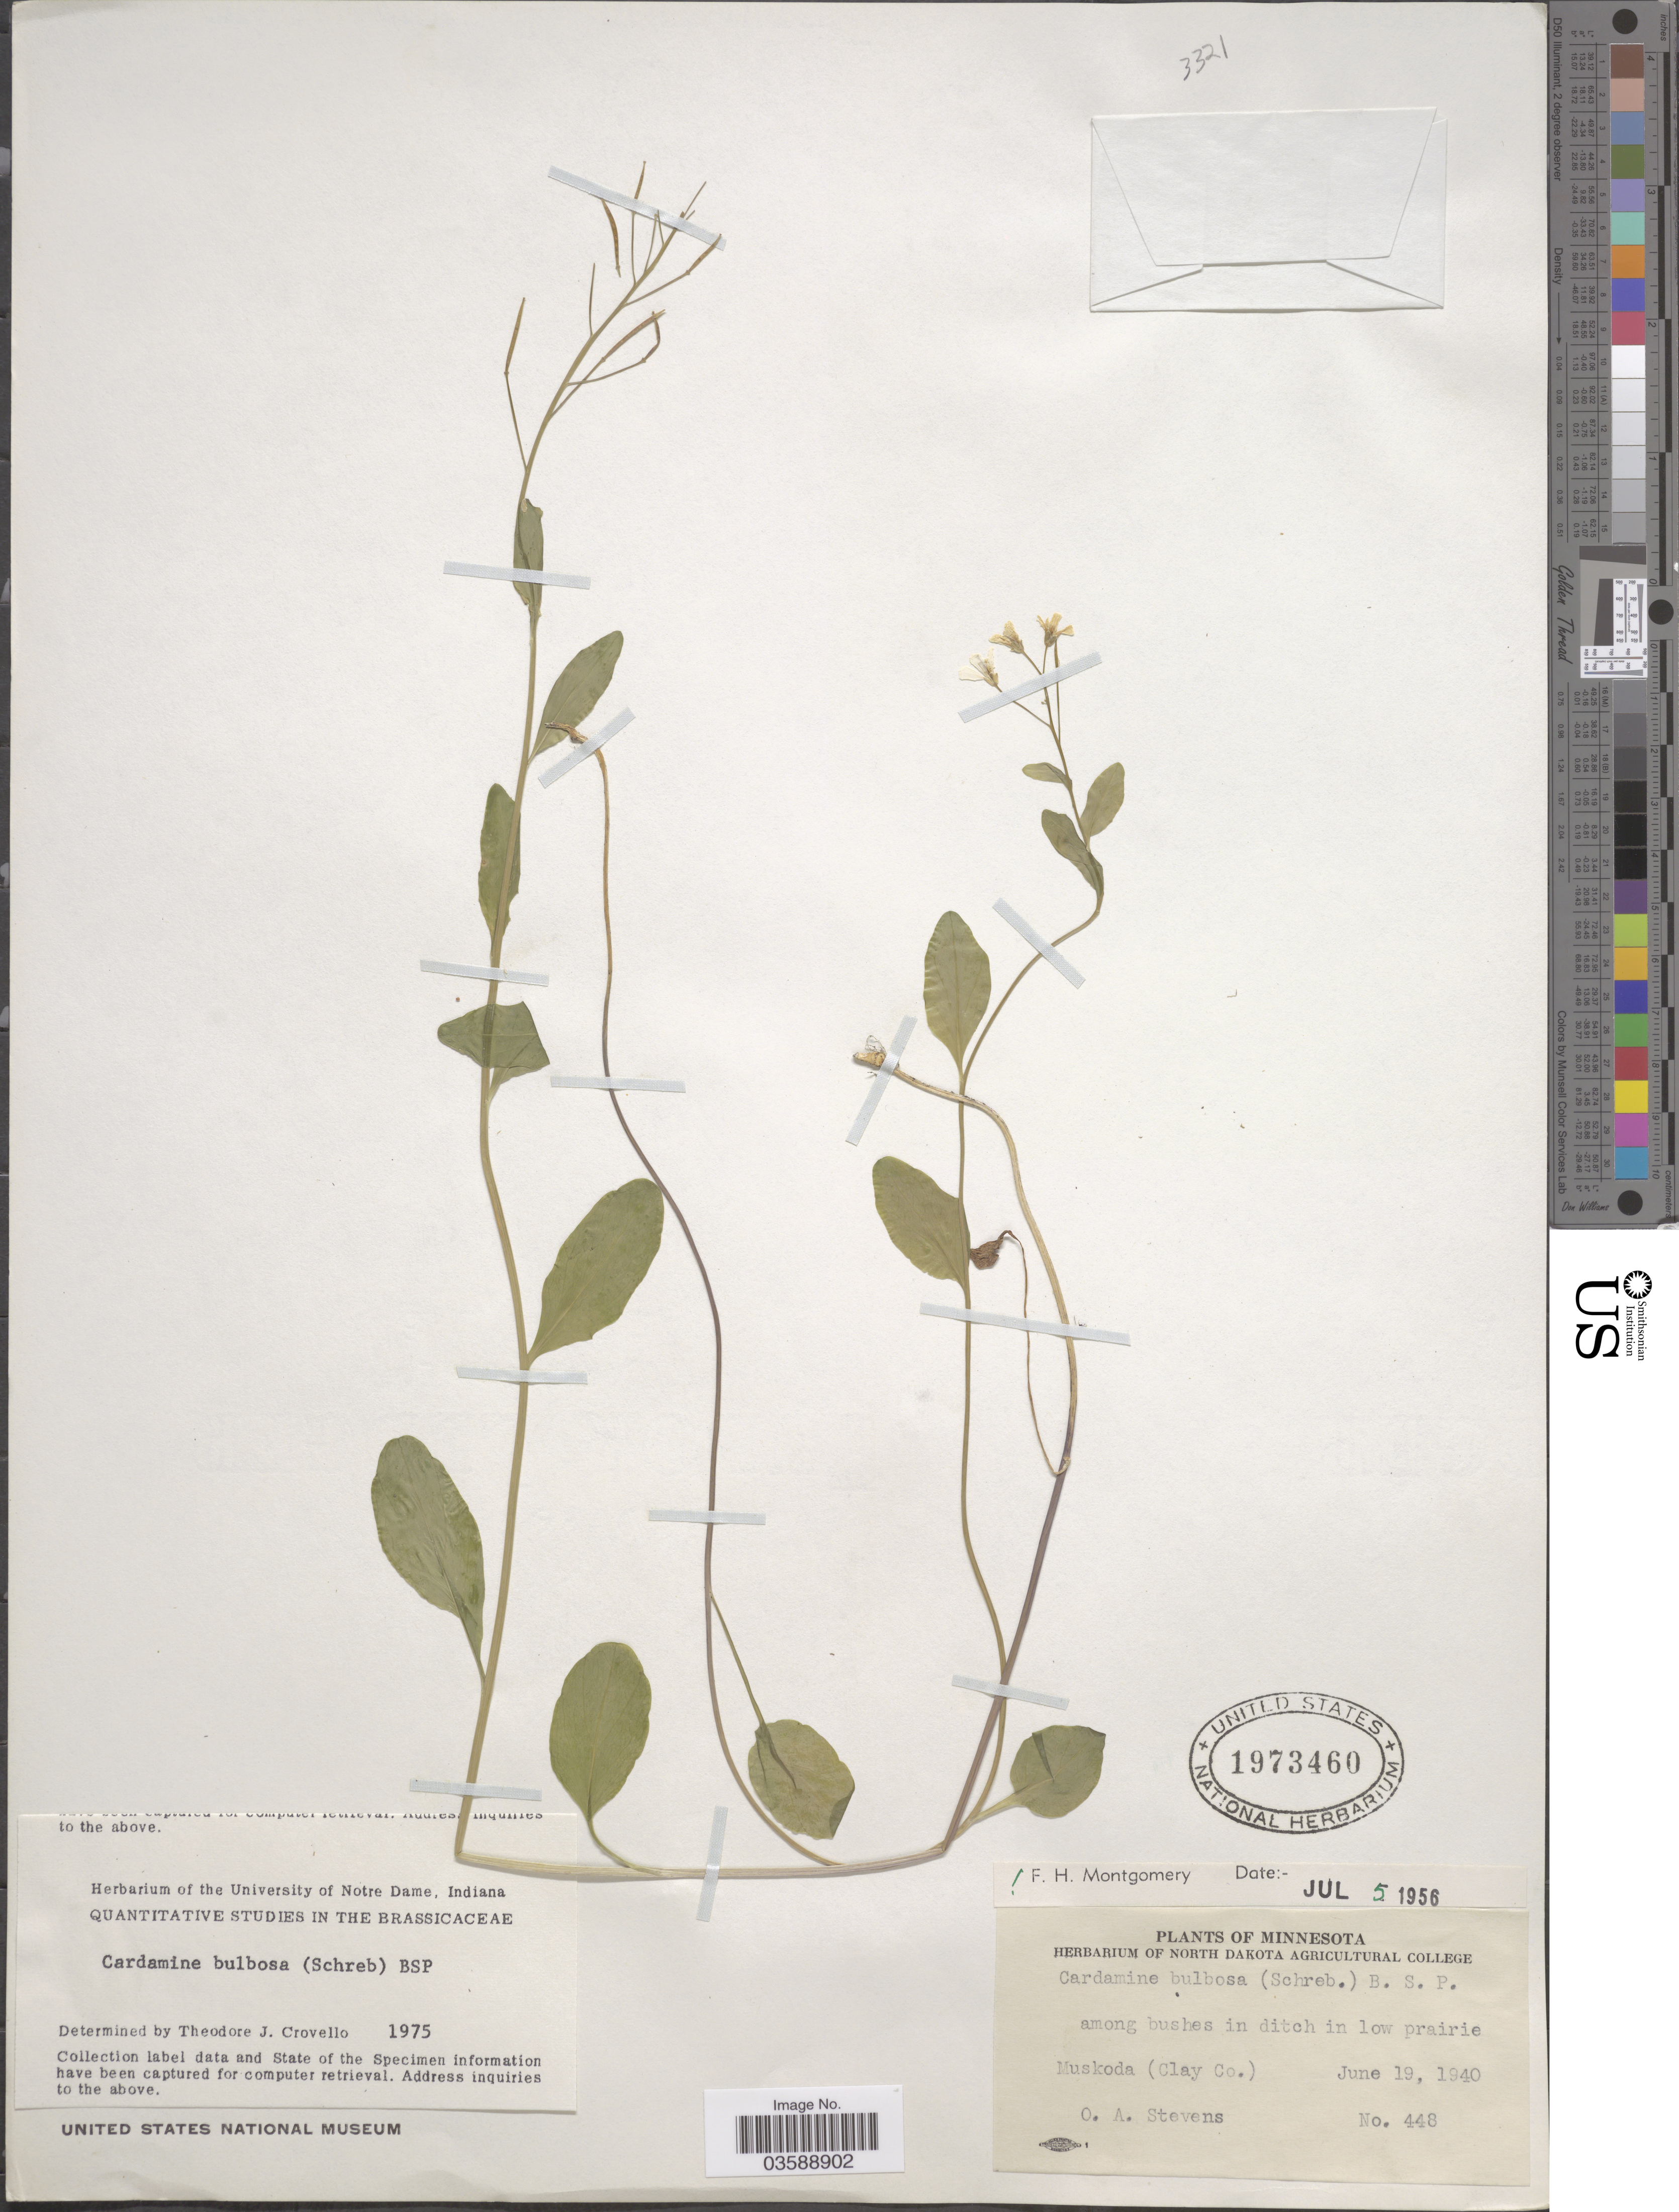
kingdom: Plantae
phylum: Tracheophyta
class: Magnoliopsida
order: Brassicales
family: Brassicaceae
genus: Cardamine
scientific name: Cardamine bulbosa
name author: (Schreb. ex Muhl.) Britton et al.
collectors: O. A. Stevens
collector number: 448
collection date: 1940-06-19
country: United States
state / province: Minnesota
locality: Muskoda (Clay Co.).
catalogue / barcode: US 1973460